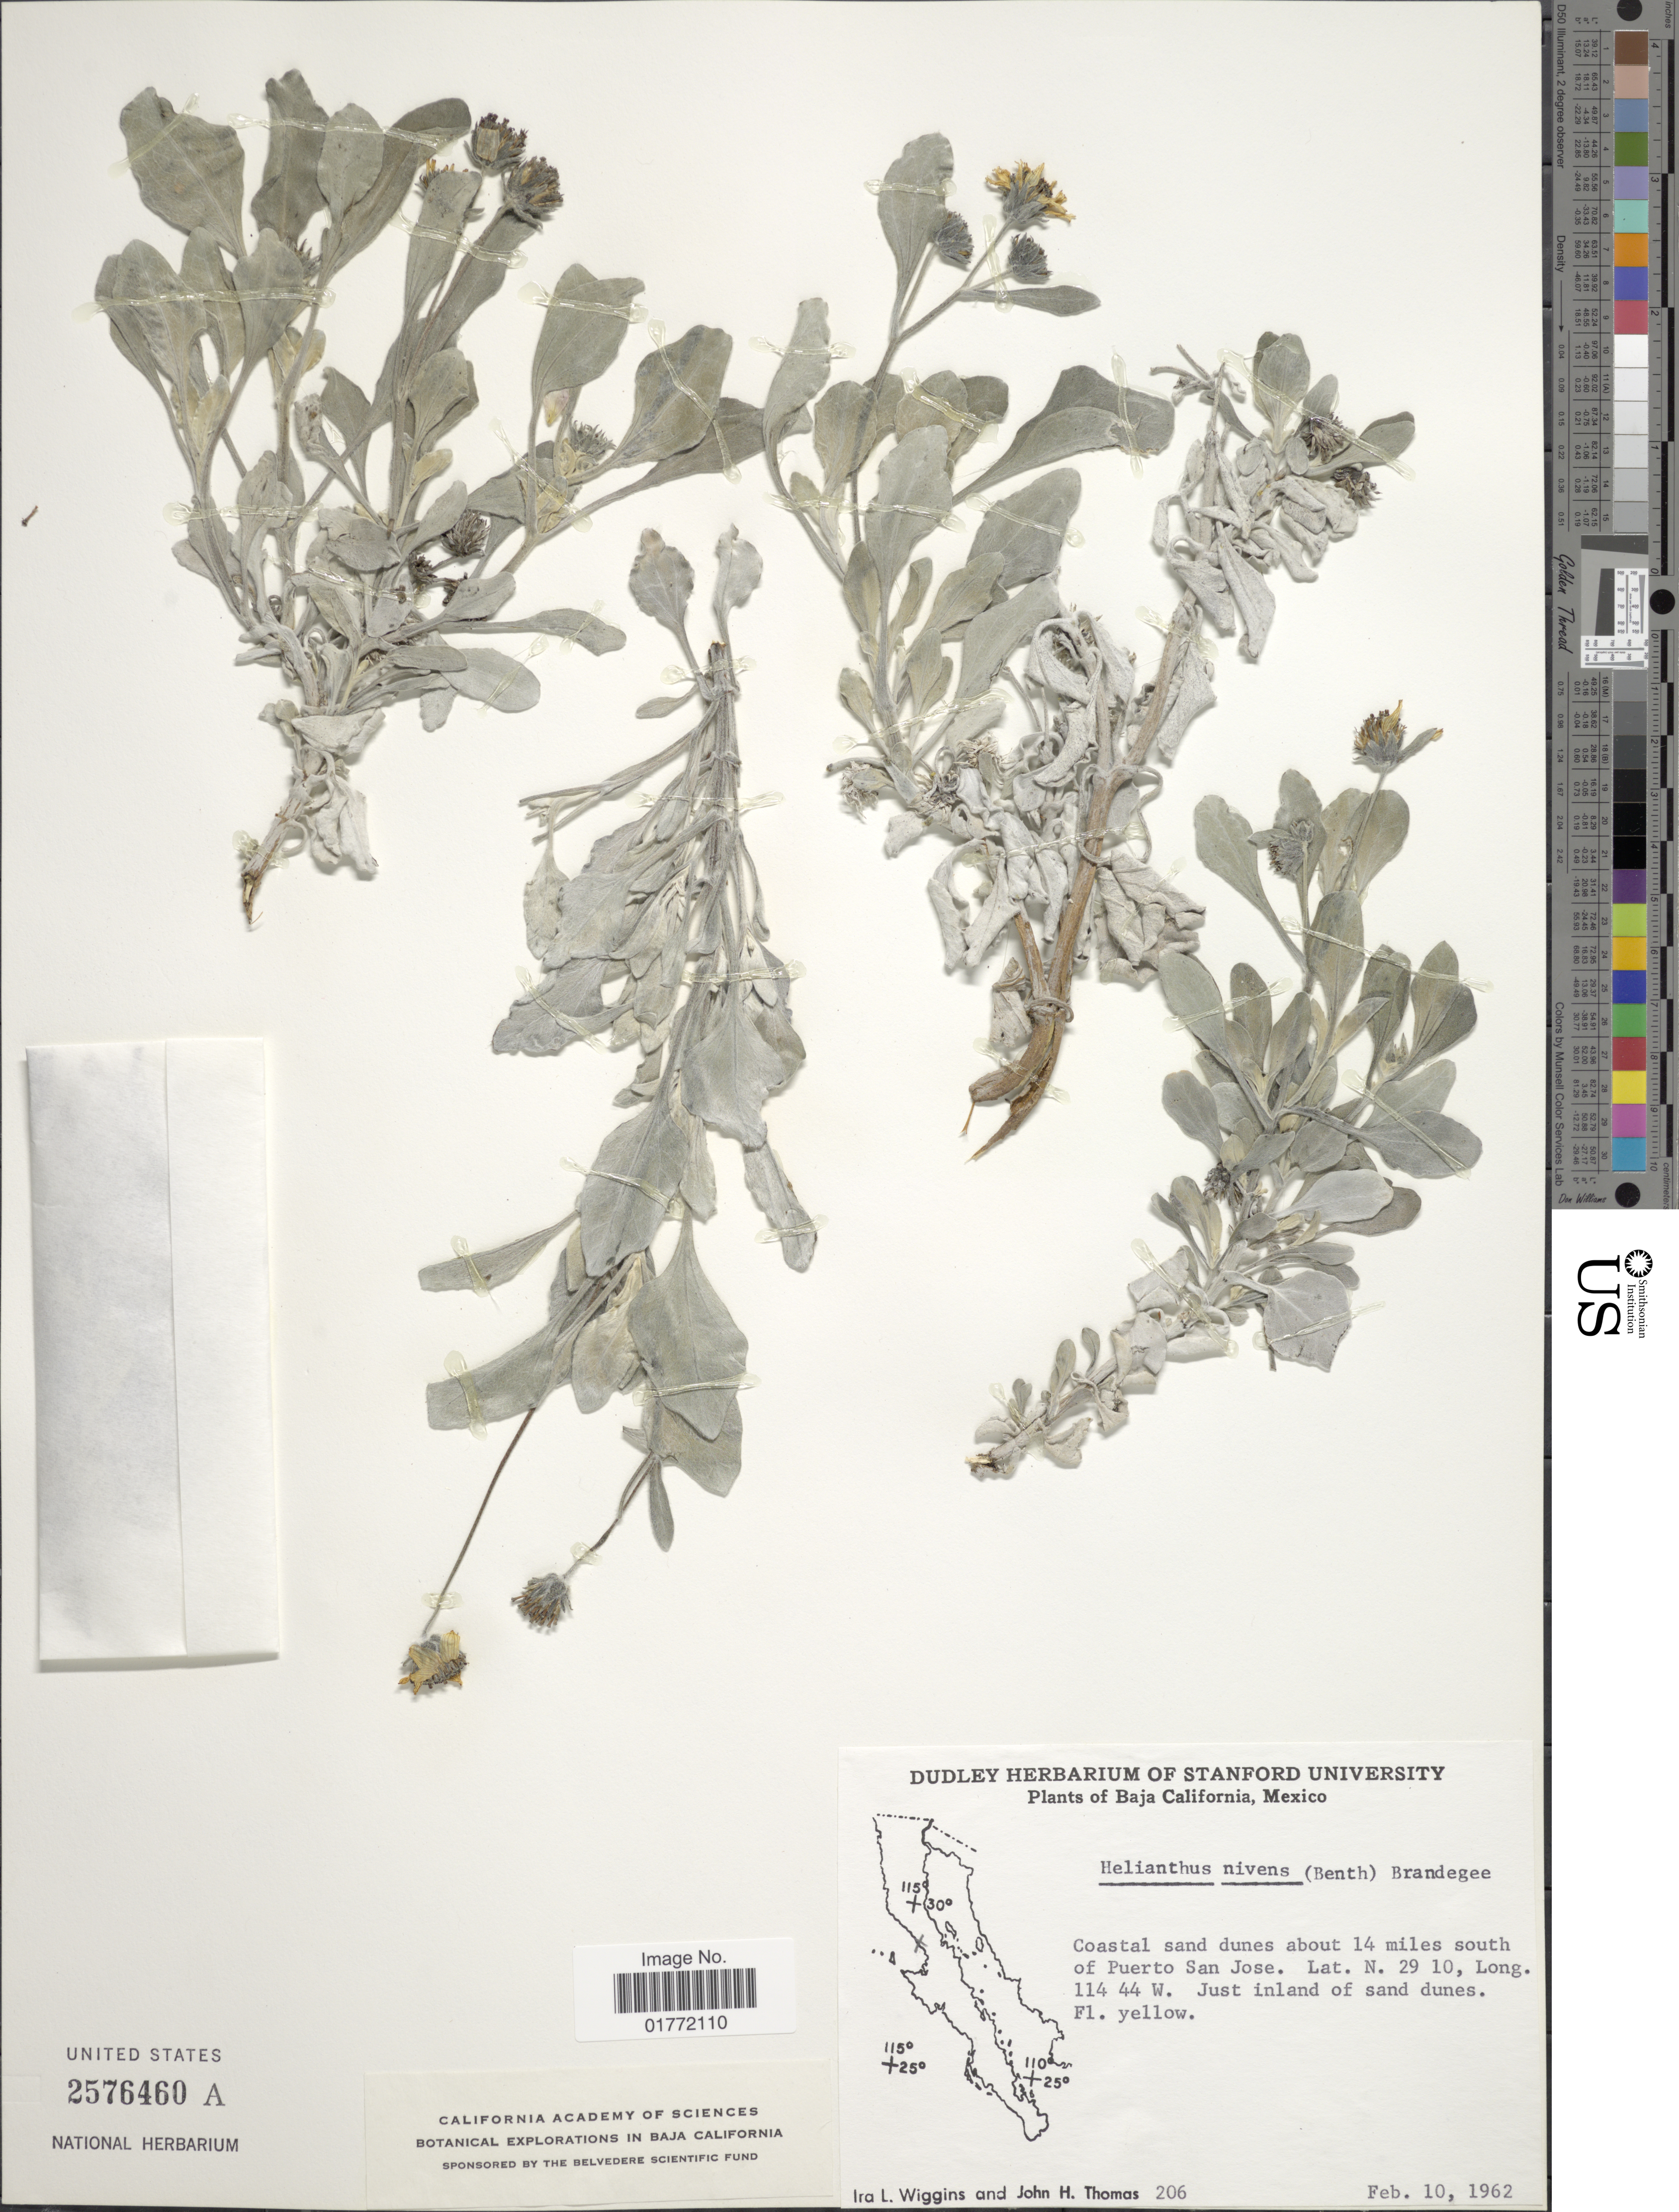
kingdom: Plantae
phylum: Tracheophyta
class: Magnoliopsida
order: Asterales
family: Asteraceae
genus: Helianthus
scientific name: Helianthus niveus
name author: (Benth.) Brandegee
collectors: I. L. Wiggins & J. H. Thomas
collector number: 206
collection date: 1962-02-10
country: Mexico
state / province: Baja California Sur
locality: Coastal sand dunes about 14 miles south of Puerto San Jose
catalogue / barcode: US 2576460A